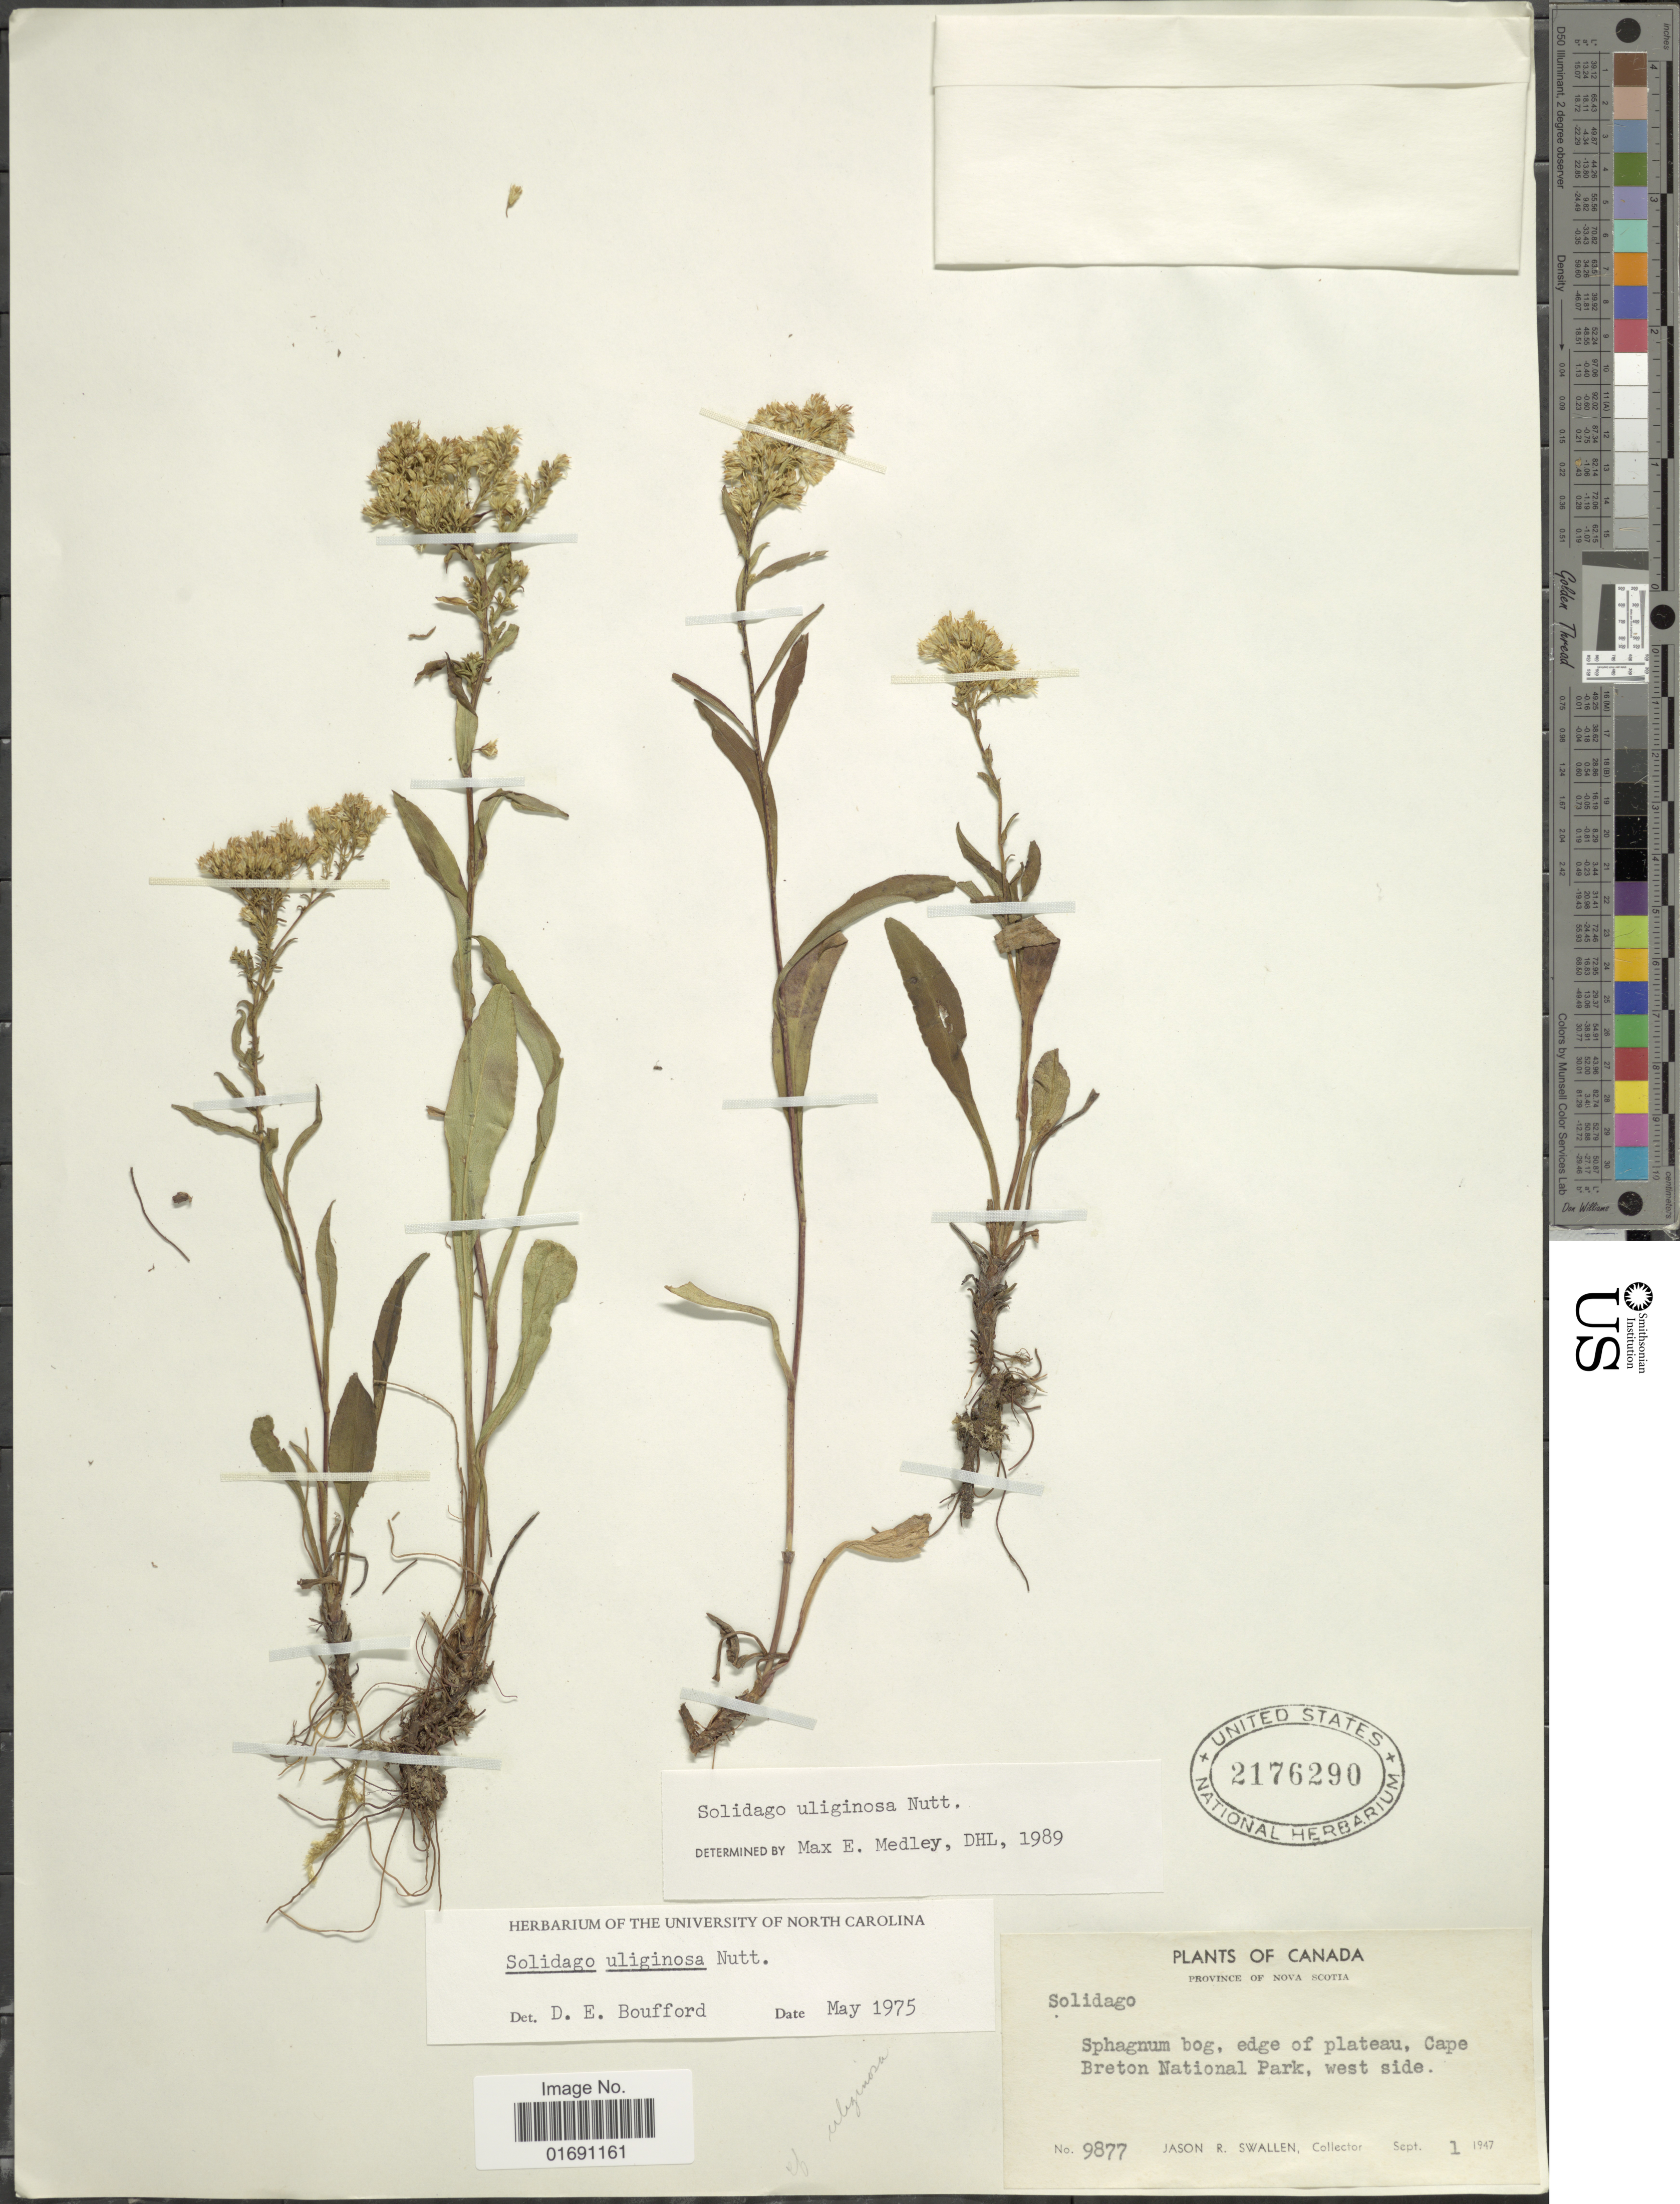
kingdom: Plantae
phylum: Tracheophyta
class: Magnoliopsida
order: Asterales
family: Asteraceae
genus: Solidago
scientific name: Solidago uliginosa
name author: Nutt.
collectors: J. R. Swallen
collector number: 9877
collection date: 1947-09-01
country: Canada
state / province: Nova Scotia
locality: Sphagnum bog, edge of plateau, Cape Breton National Park, west side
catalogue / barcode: US 2176290